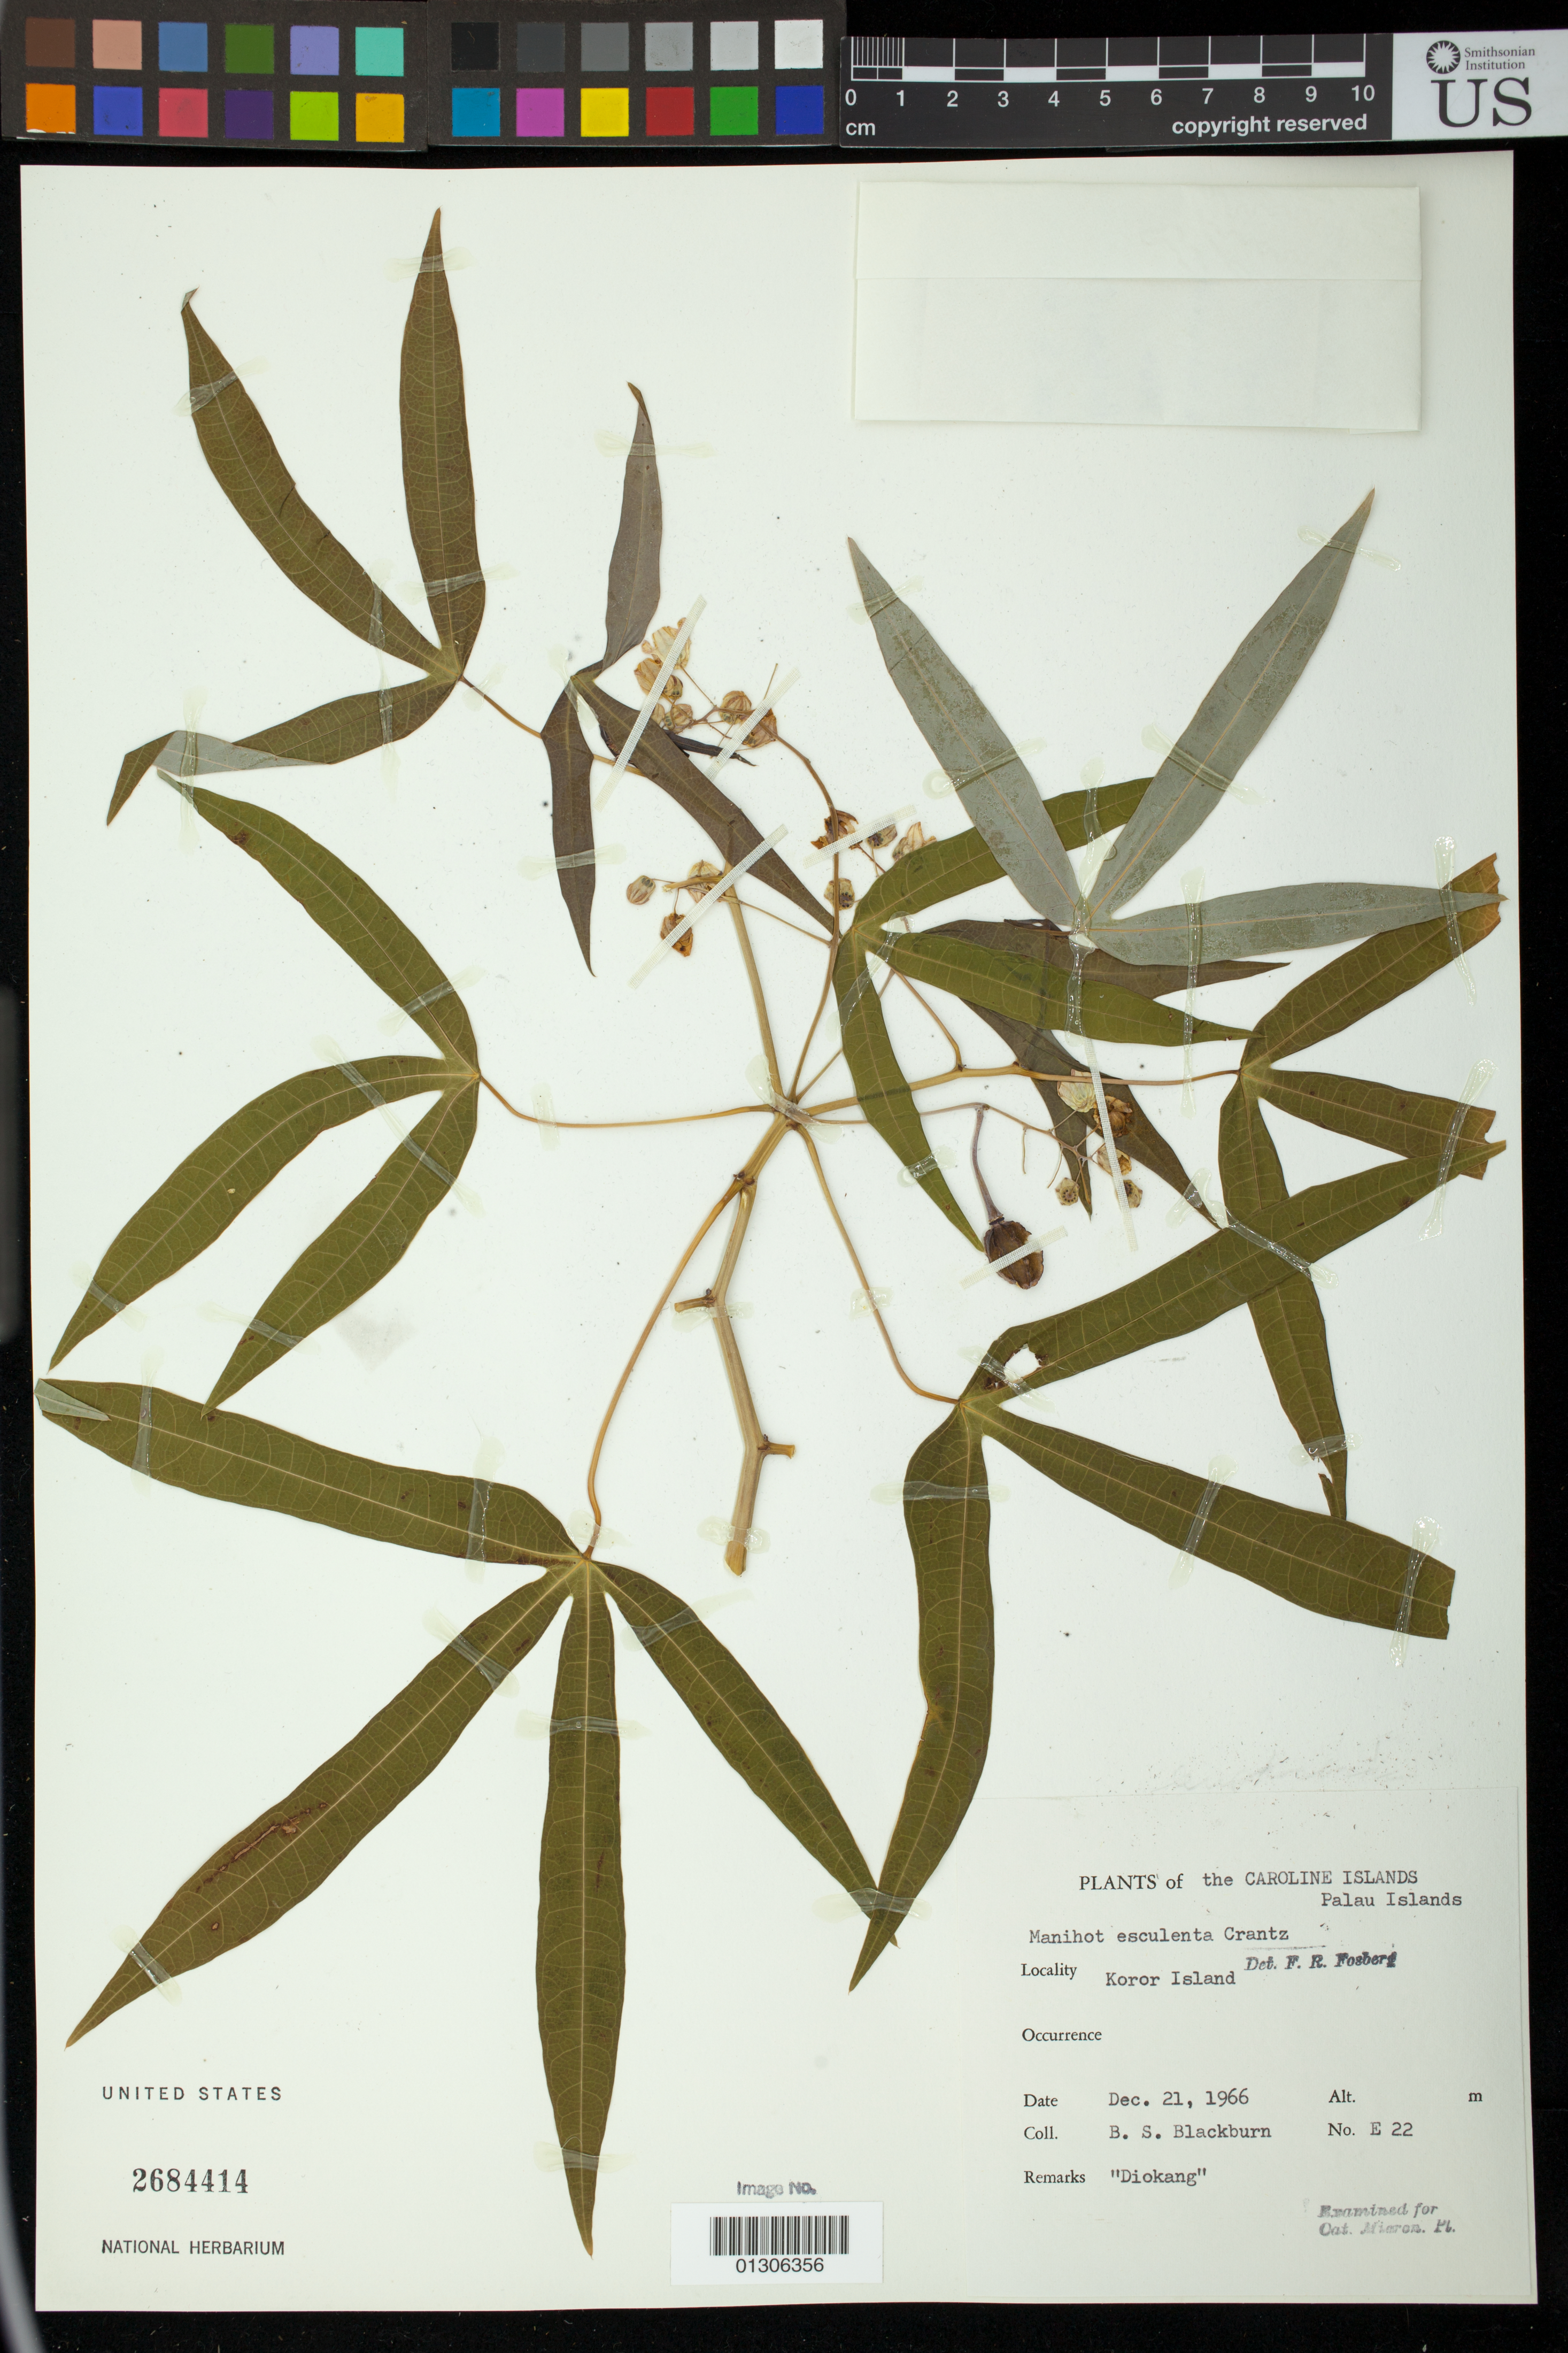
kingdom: Plantae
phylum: Tracheophyta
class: Magnoliopsida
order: Malpighiales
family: Euphorbiaceae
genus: Manihot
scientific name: Manihot esculenta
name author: Crantz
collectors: B. S. Blackburn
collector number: E 22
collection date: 1966-12-21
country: Palau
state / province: Koror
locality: Koror Island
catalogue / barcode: US 2684414